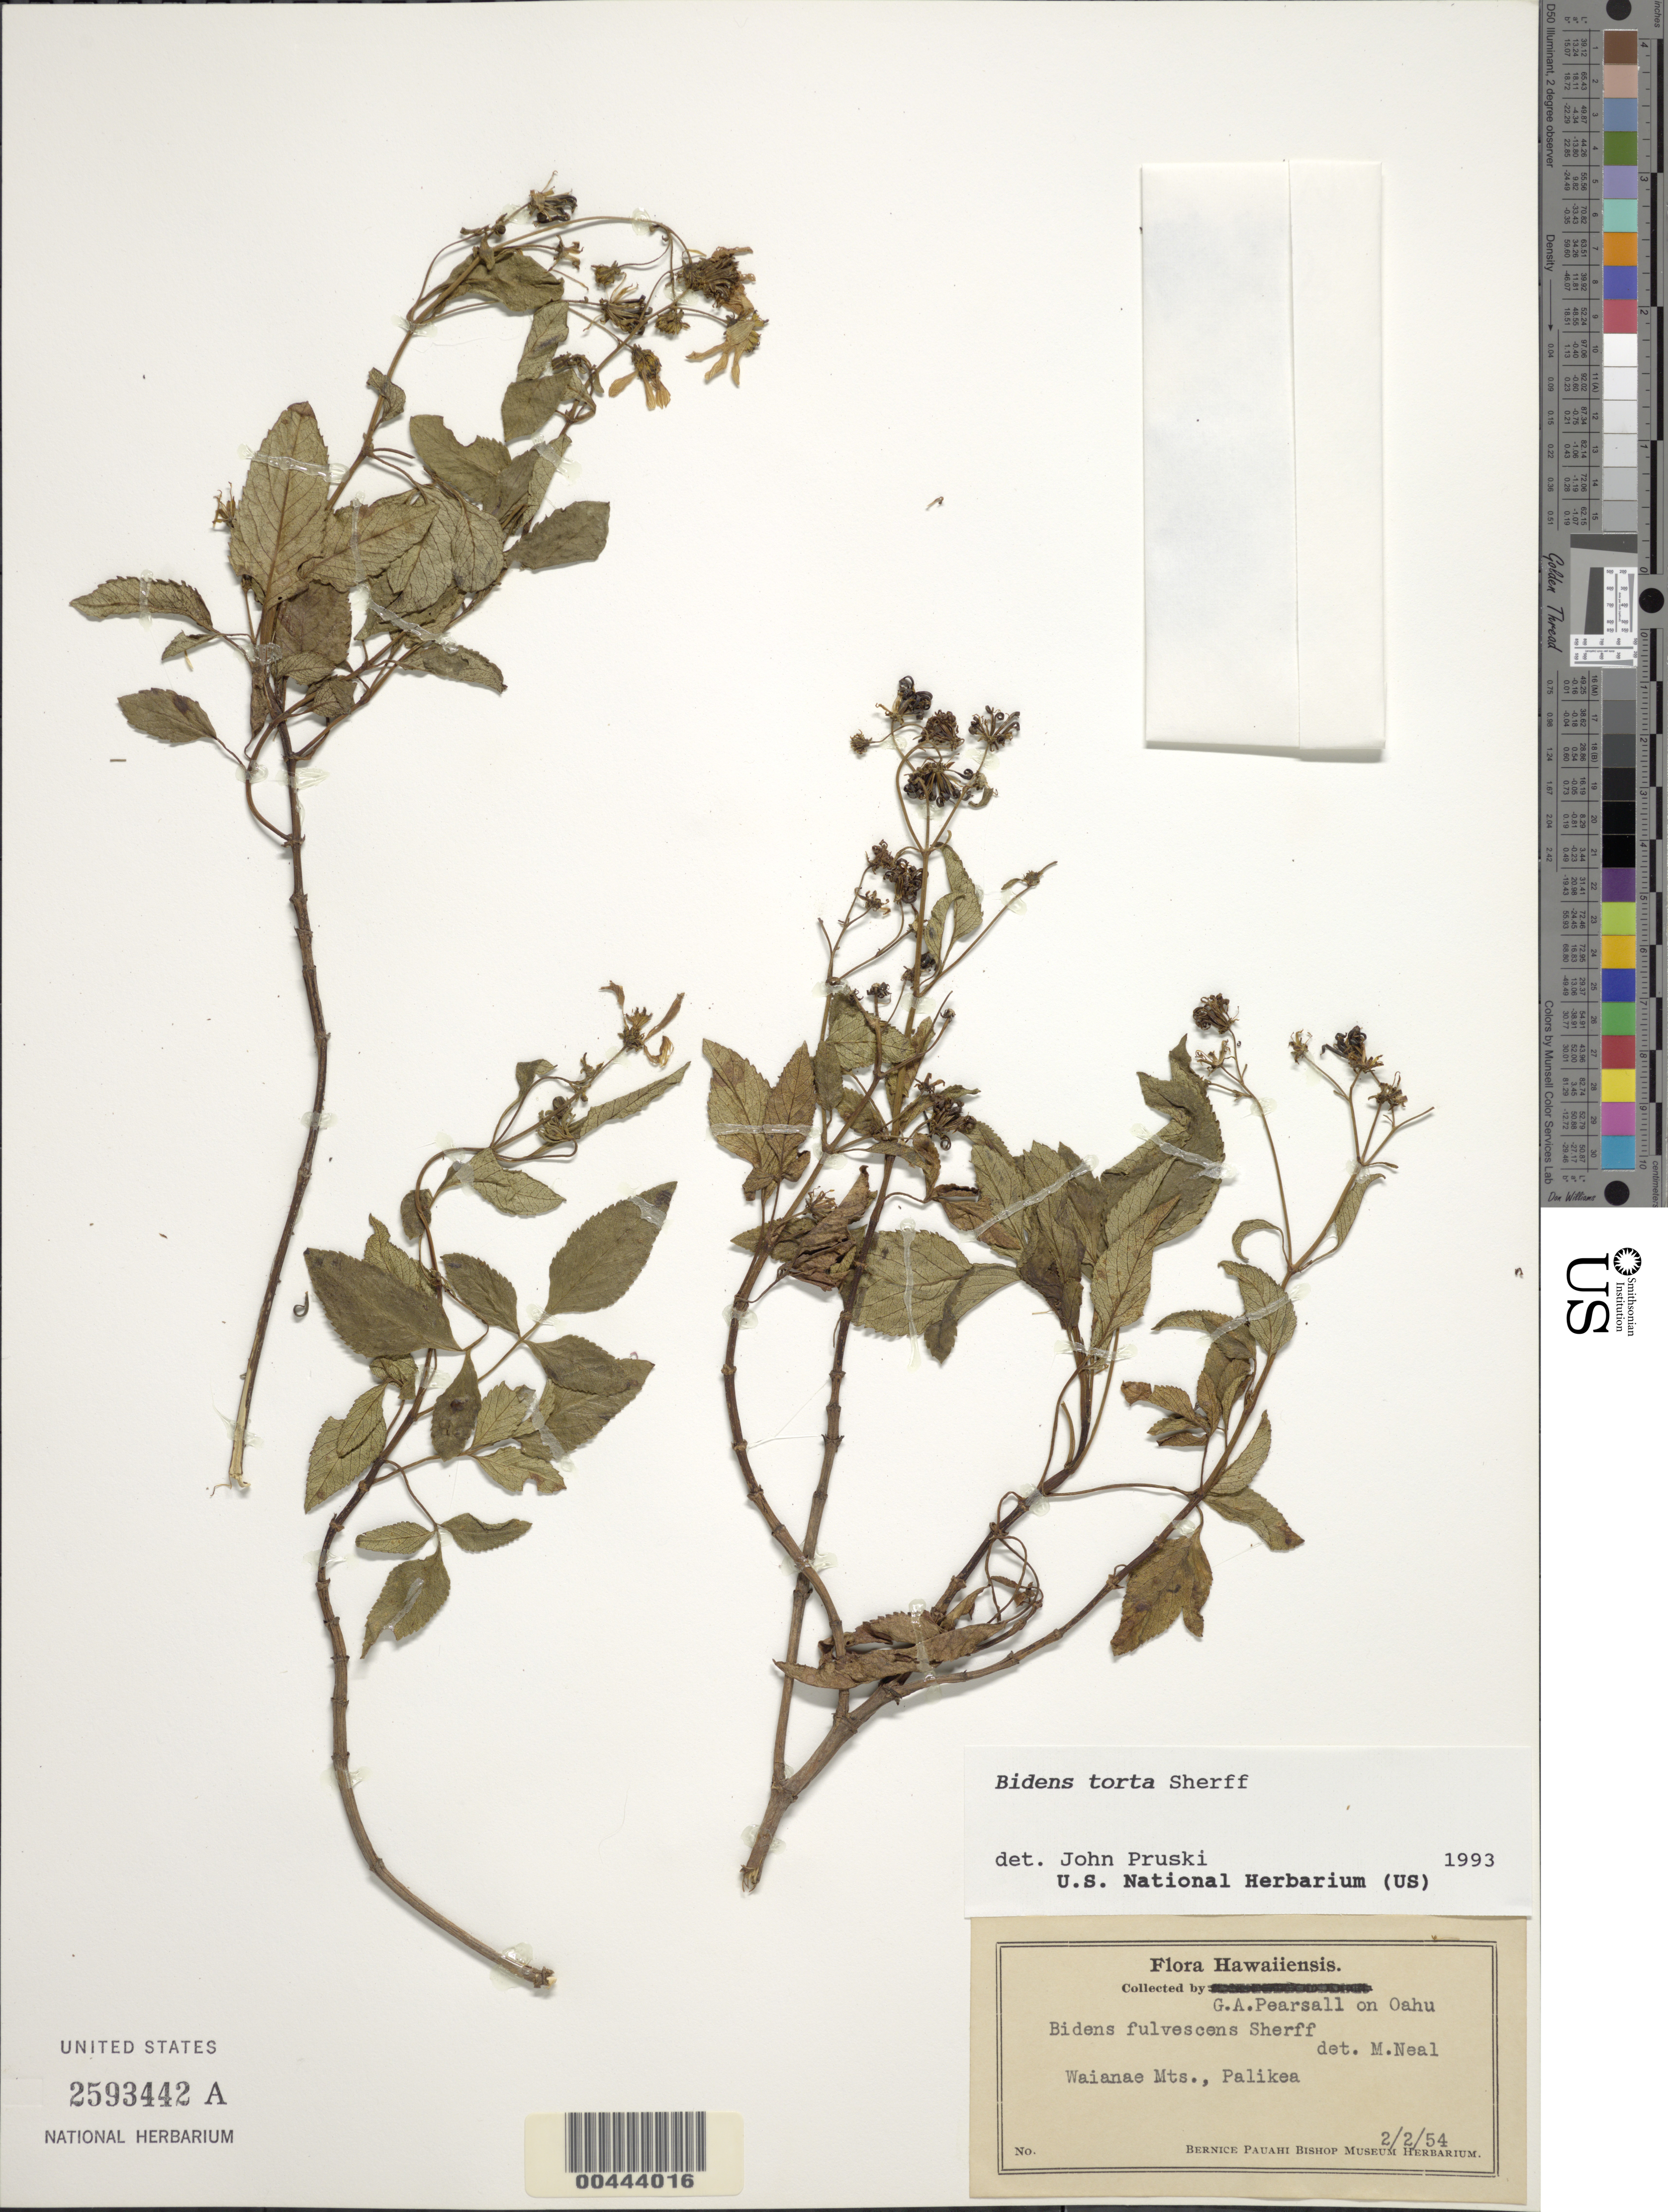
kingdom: Plantae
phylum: Tracheophyta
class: Magnoliopsida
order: Asterales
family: Asteraceae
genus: Bidens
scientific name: Bidens torta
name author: Sherff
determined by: Pruski, J. F.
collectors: G. Pearsall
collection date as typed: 2 Feb 1954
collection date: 1954-02-02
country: United States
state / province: Hawaii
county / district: Honolulu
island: Oahu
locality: Waianae Mountains, Palikea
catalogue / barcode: US 2593442A